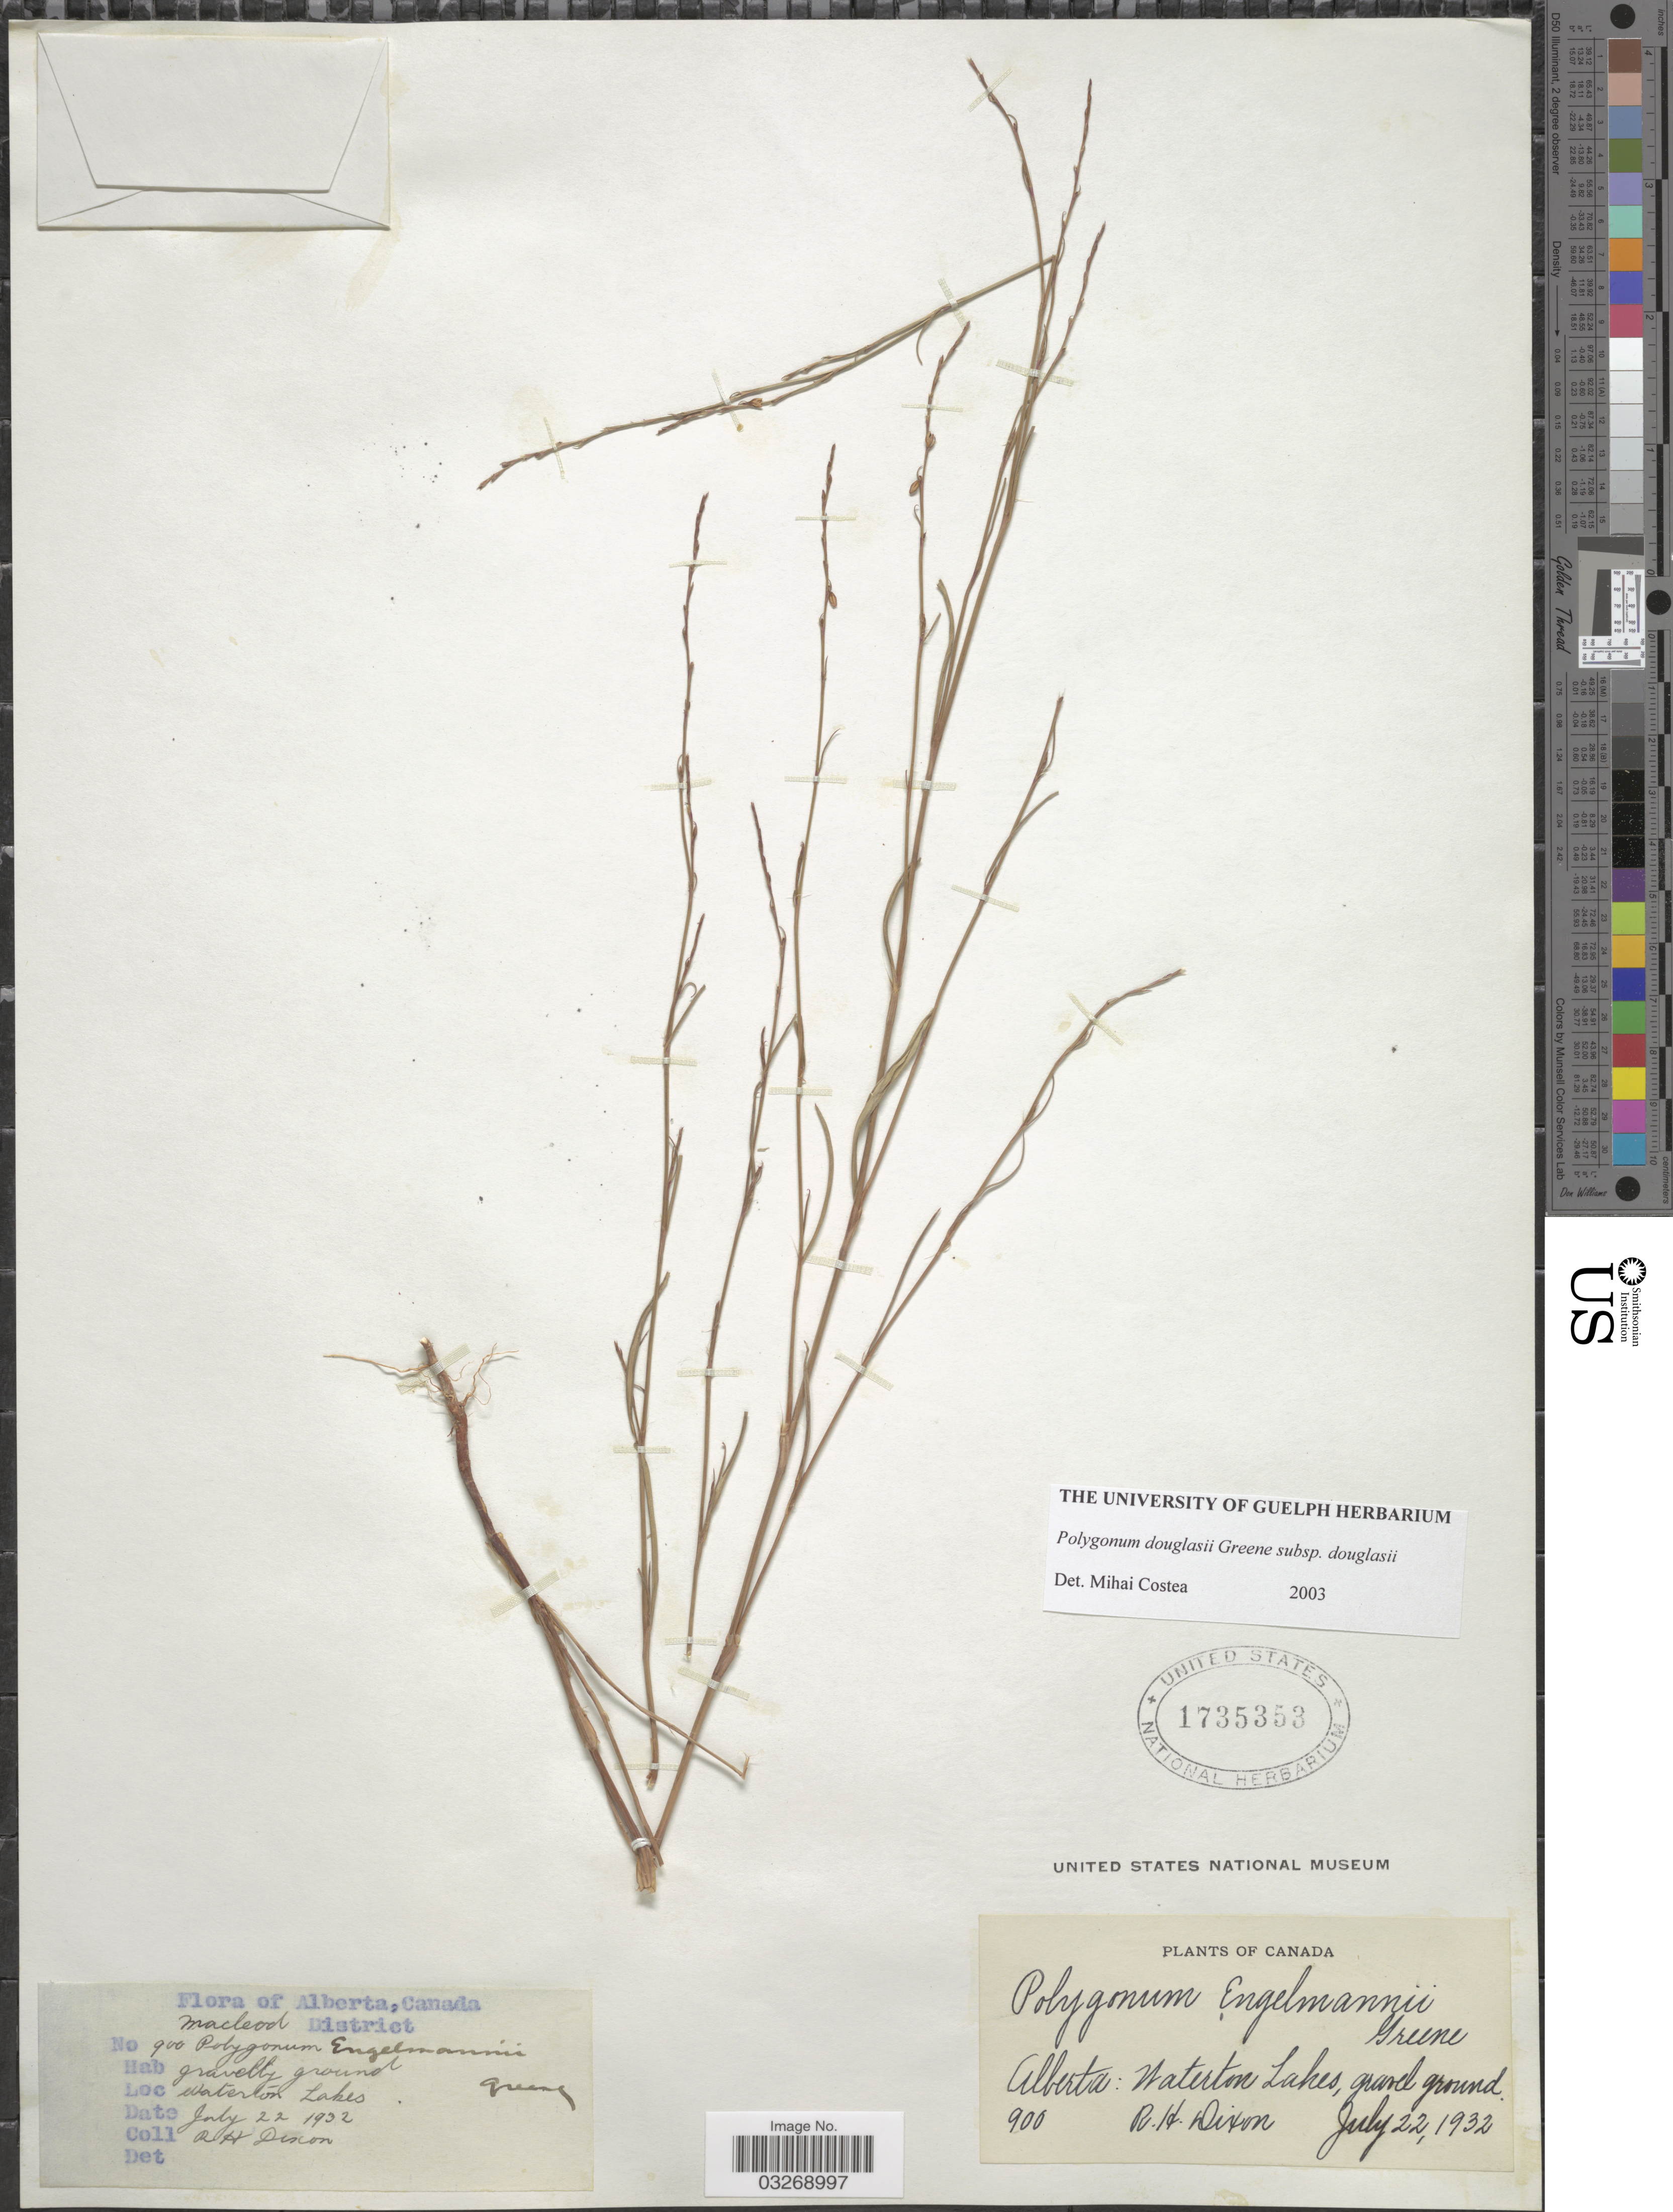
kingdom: Plantae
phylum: Tracheophyta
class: Magnoliopsida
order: Caryophyllales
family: Polygonaceae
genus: Polygonum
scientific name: Polygonum douglasii subsp. douglasii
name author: Greene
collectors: R. H. Dixon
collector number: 900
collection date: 1932-07-22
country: Canada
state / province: Alberta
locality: MacLeod District. Waterton Lakes.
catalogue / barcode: US 1735353